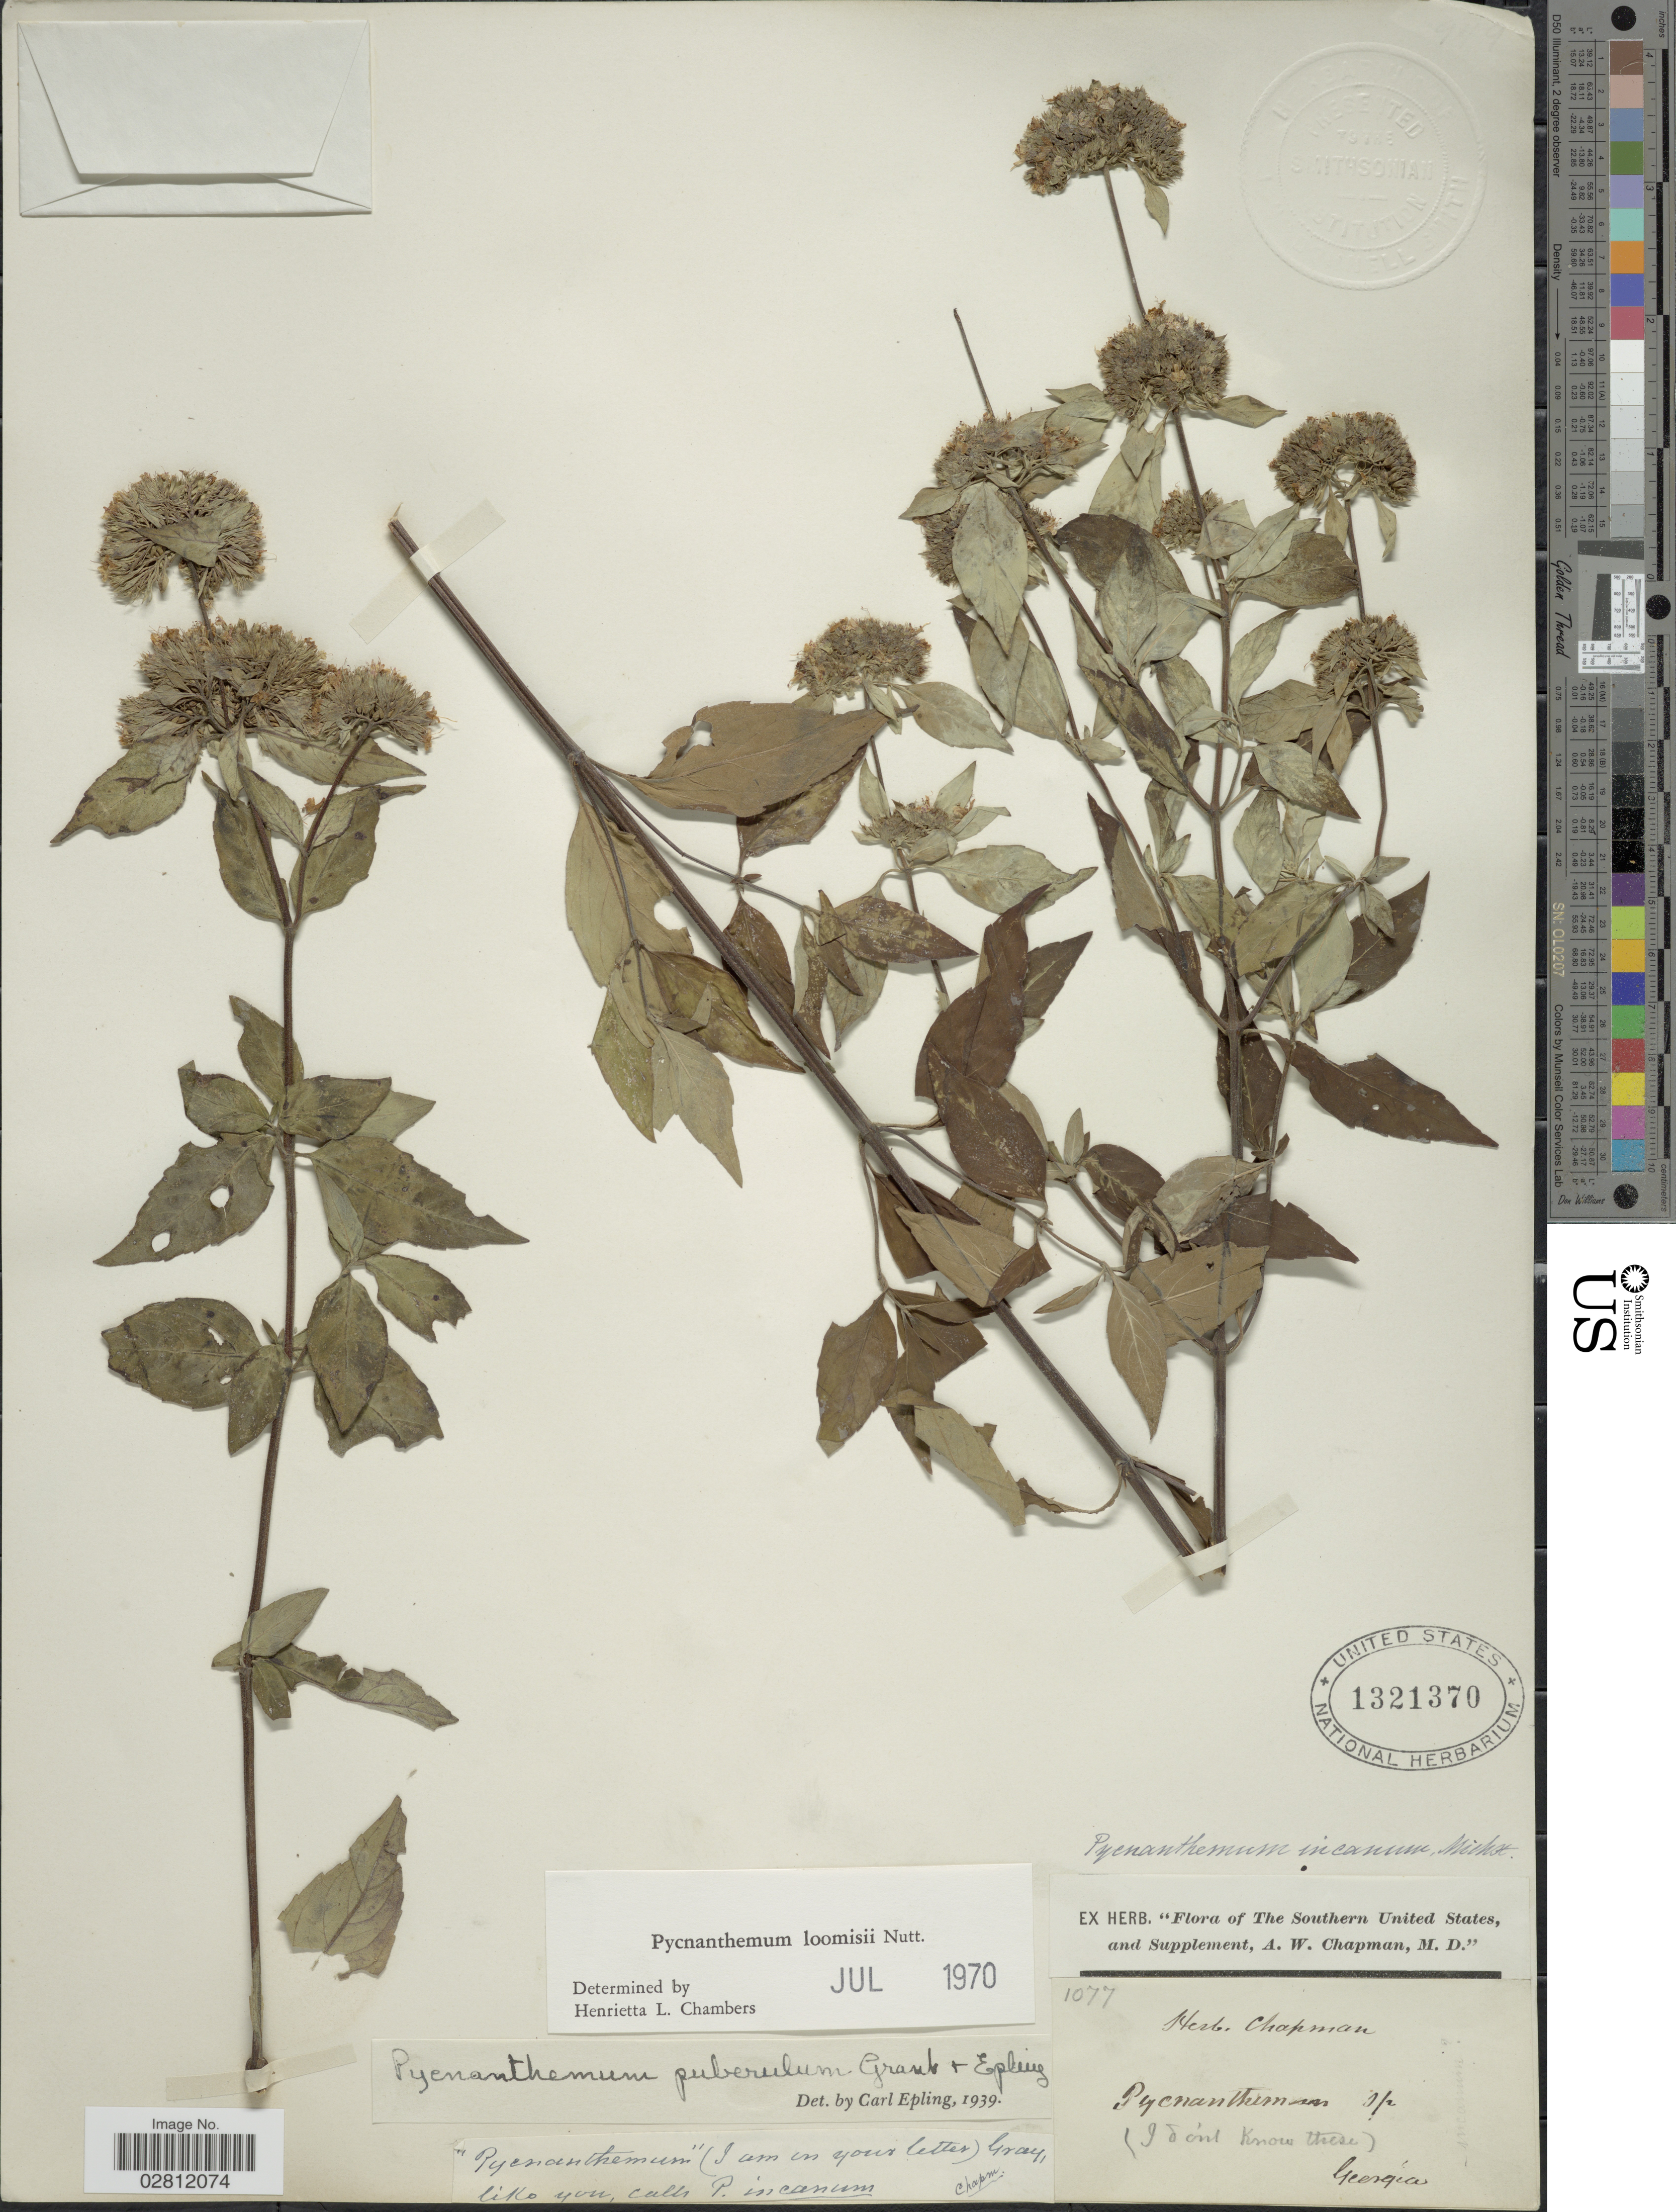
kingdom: Plantae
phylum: Tracheophyta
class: Magnoliopsida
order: Lamiales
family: Lamiaceae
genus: Pycnanthemum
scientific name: Pycnanthemum loomisii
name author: Nutt.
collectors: A. W. Chapman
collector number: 1077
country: United States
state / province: Georgia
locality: Southern United States.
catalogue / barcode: US 1321370